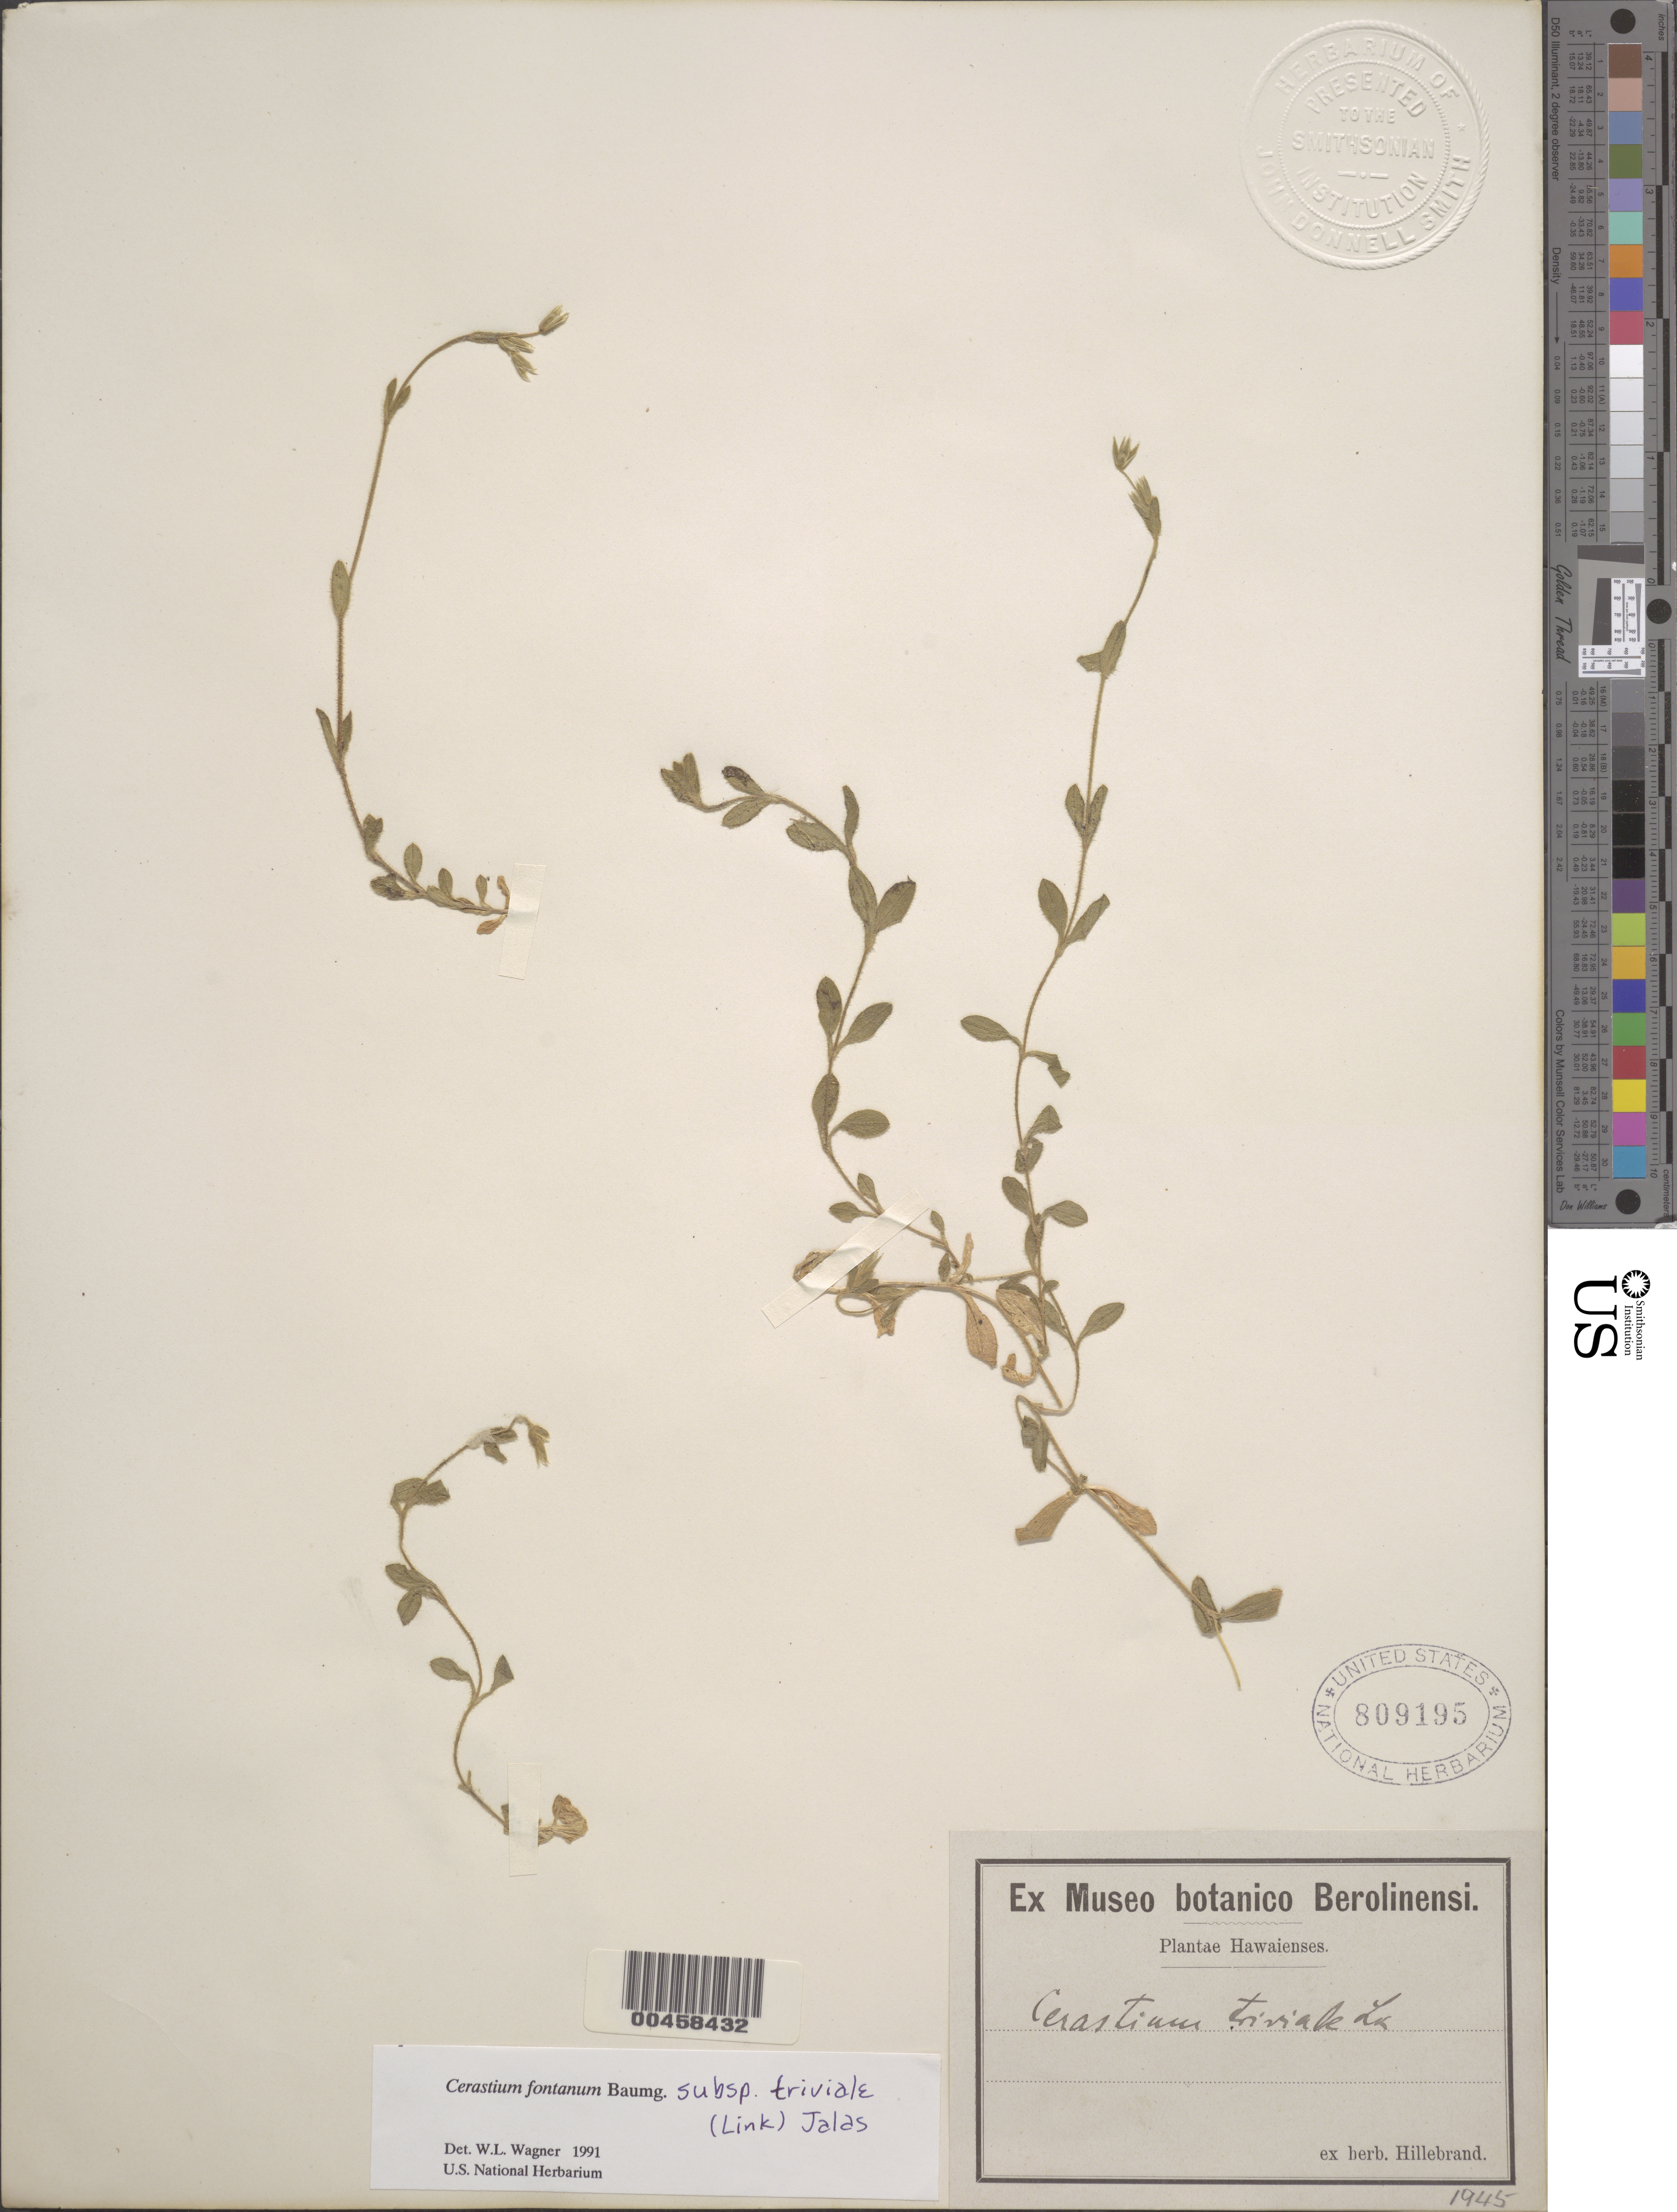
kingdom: Plantae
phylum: Tracheophyta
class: Magnoliopsida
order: Caryophyllales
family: Caryophyllaceae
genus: Cerastium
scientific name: Cerastium fontanum subsp. triviale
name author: (E.H.L. Krause) Jalas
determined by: Wagner, W. L., (BOT), Smithsonian Institution - National Museum of Natural History (UNITED STATES)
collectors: W. Hillebrand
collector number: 1945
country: United States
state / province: Hawaii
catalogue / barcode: US 809195